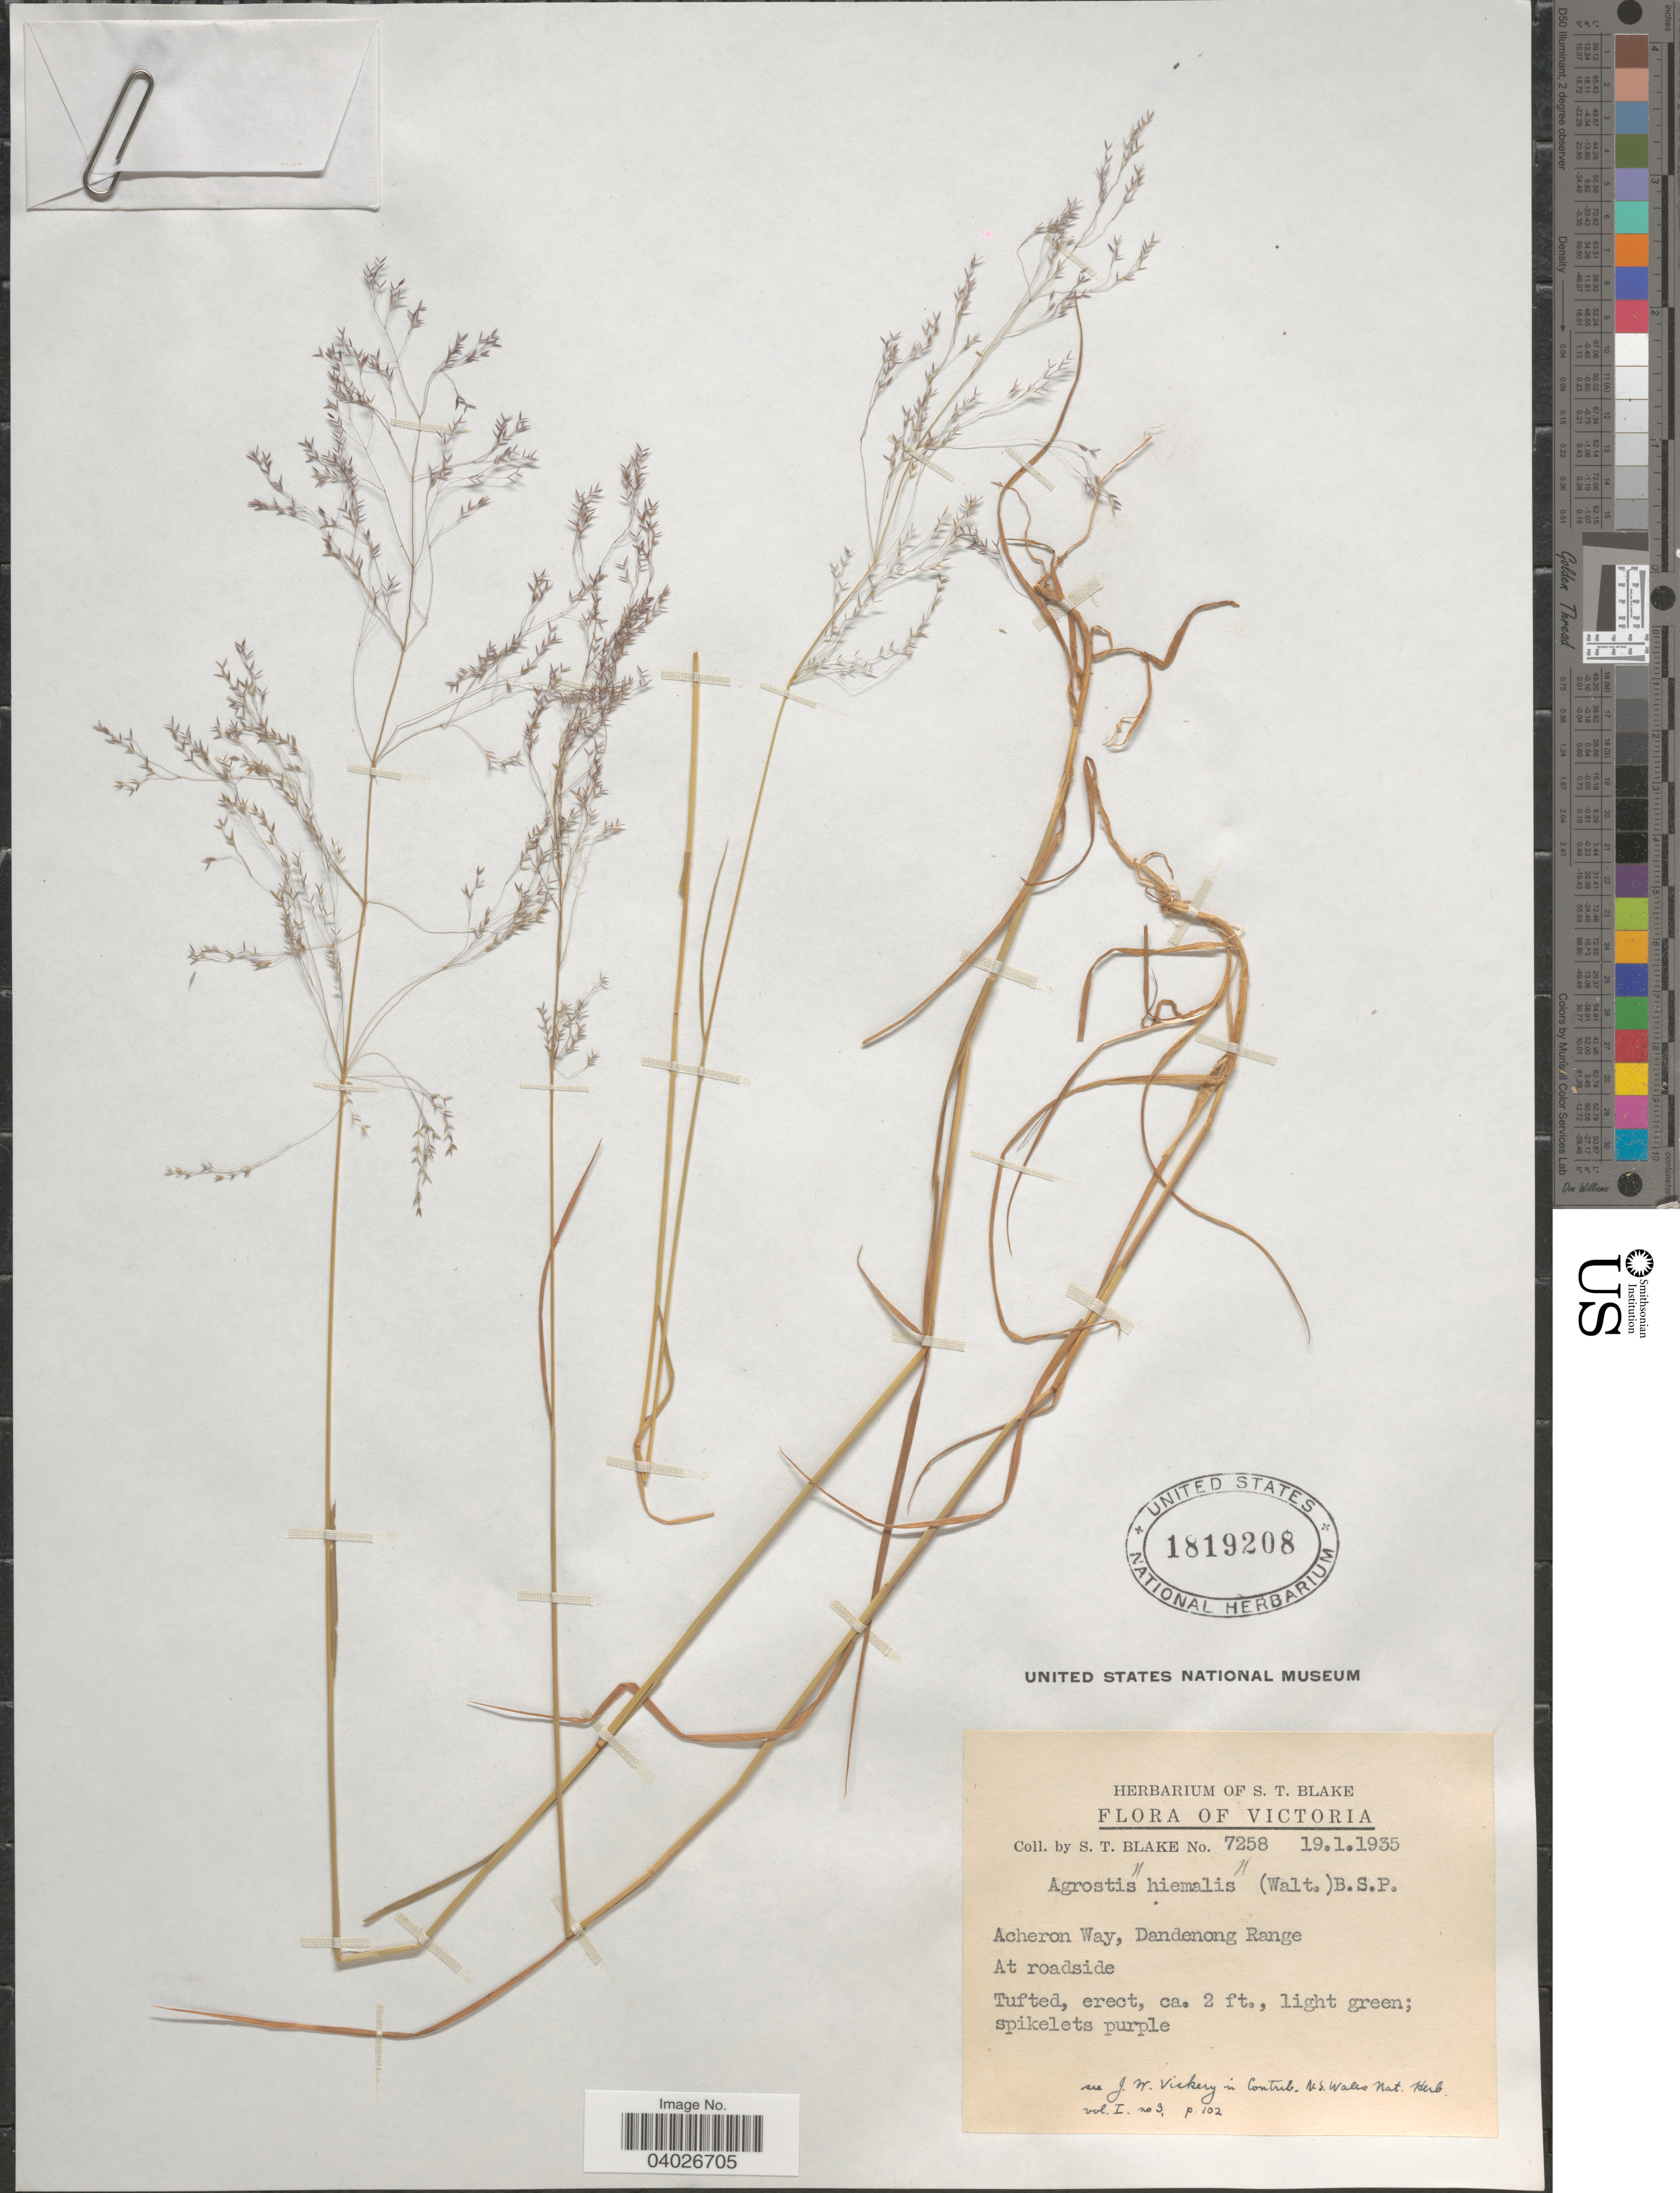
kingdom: Plantae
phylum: Tracheophyta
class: Liliopsida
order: Poales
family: Poaceae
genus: Agrostis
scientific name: Agrostis hyemalis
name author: (Walter) Britton et al.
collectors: S. T. Blake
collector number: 7258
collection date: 1935-01-19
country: Australia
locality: Victoria. Acheron Way, Dandenong Range.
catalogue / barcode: US 1819208